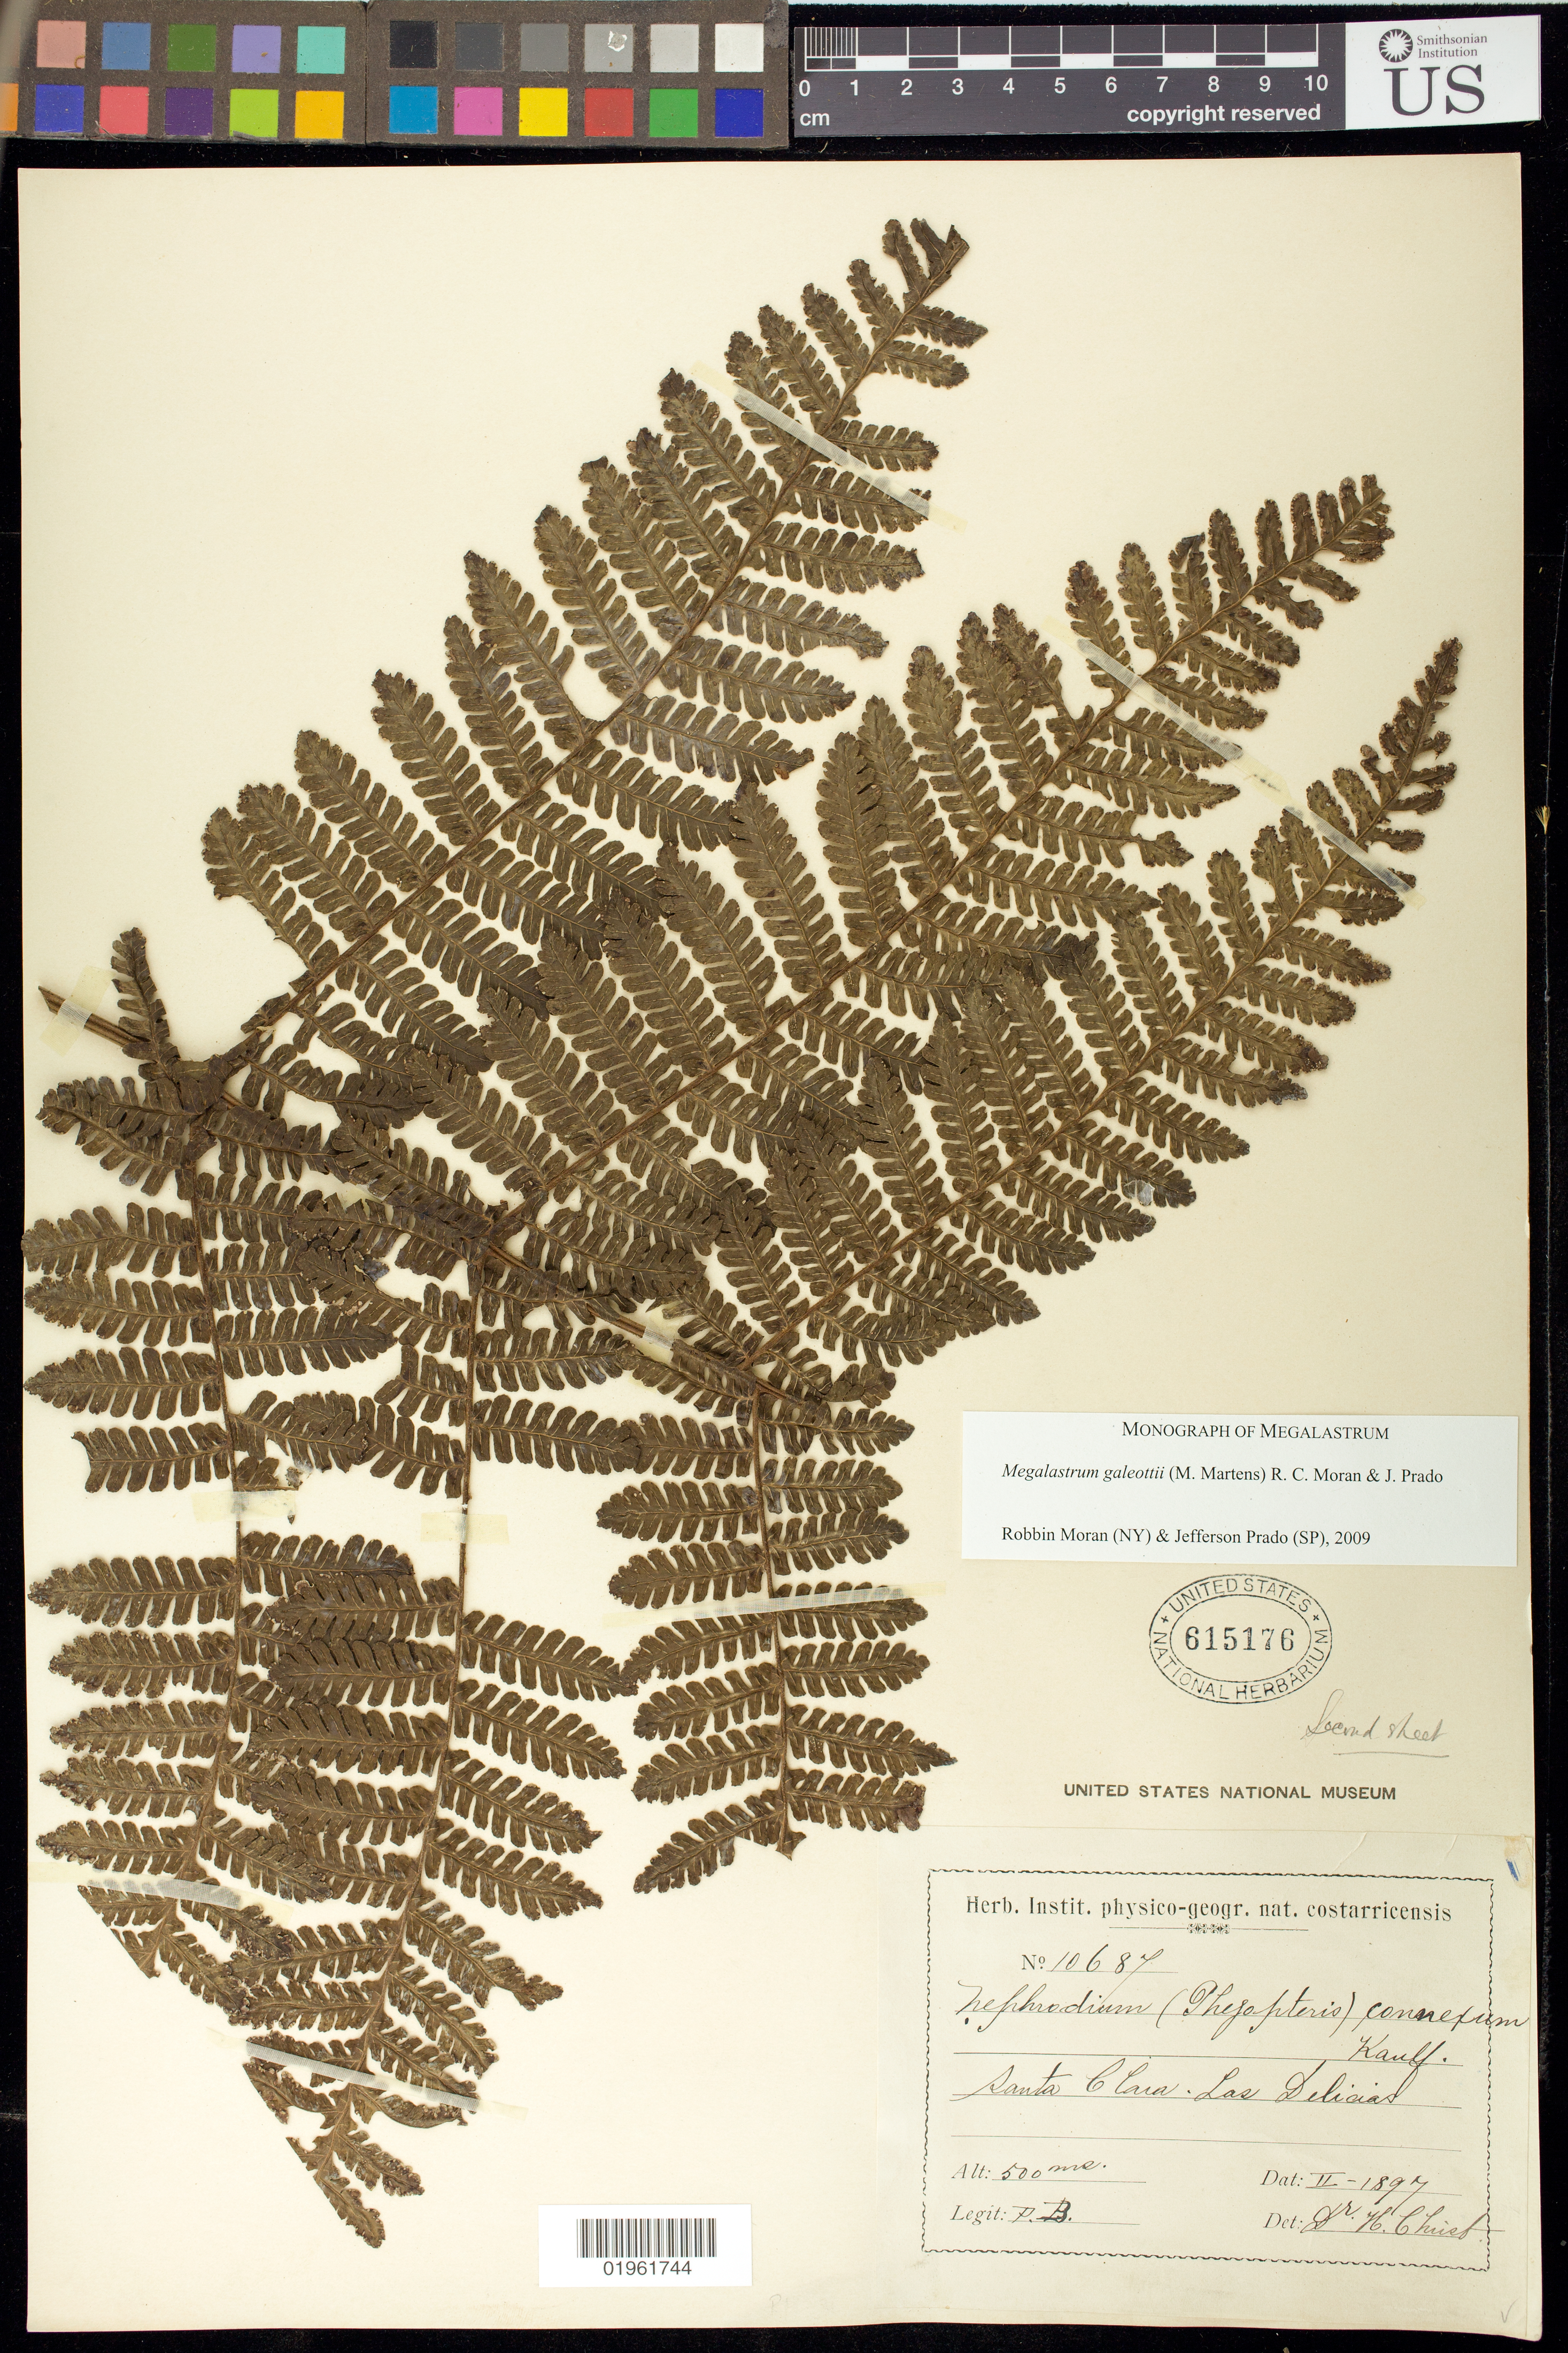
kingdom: Plantae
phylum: Tracheophyta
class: Polypodiopsida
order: Polypodiales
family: Dryopteridaceae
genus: Megalastrum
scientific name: Megalastrum galeottii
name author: (M. Martens) R.C. Moran & J. Prado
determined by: Moran, R. C.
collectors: P. Biolley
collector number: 10684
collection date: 1897-02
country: Costa Rica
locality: Costaricensis. Santa Clara - Las Delicias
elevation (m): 500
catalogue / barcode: US 615176